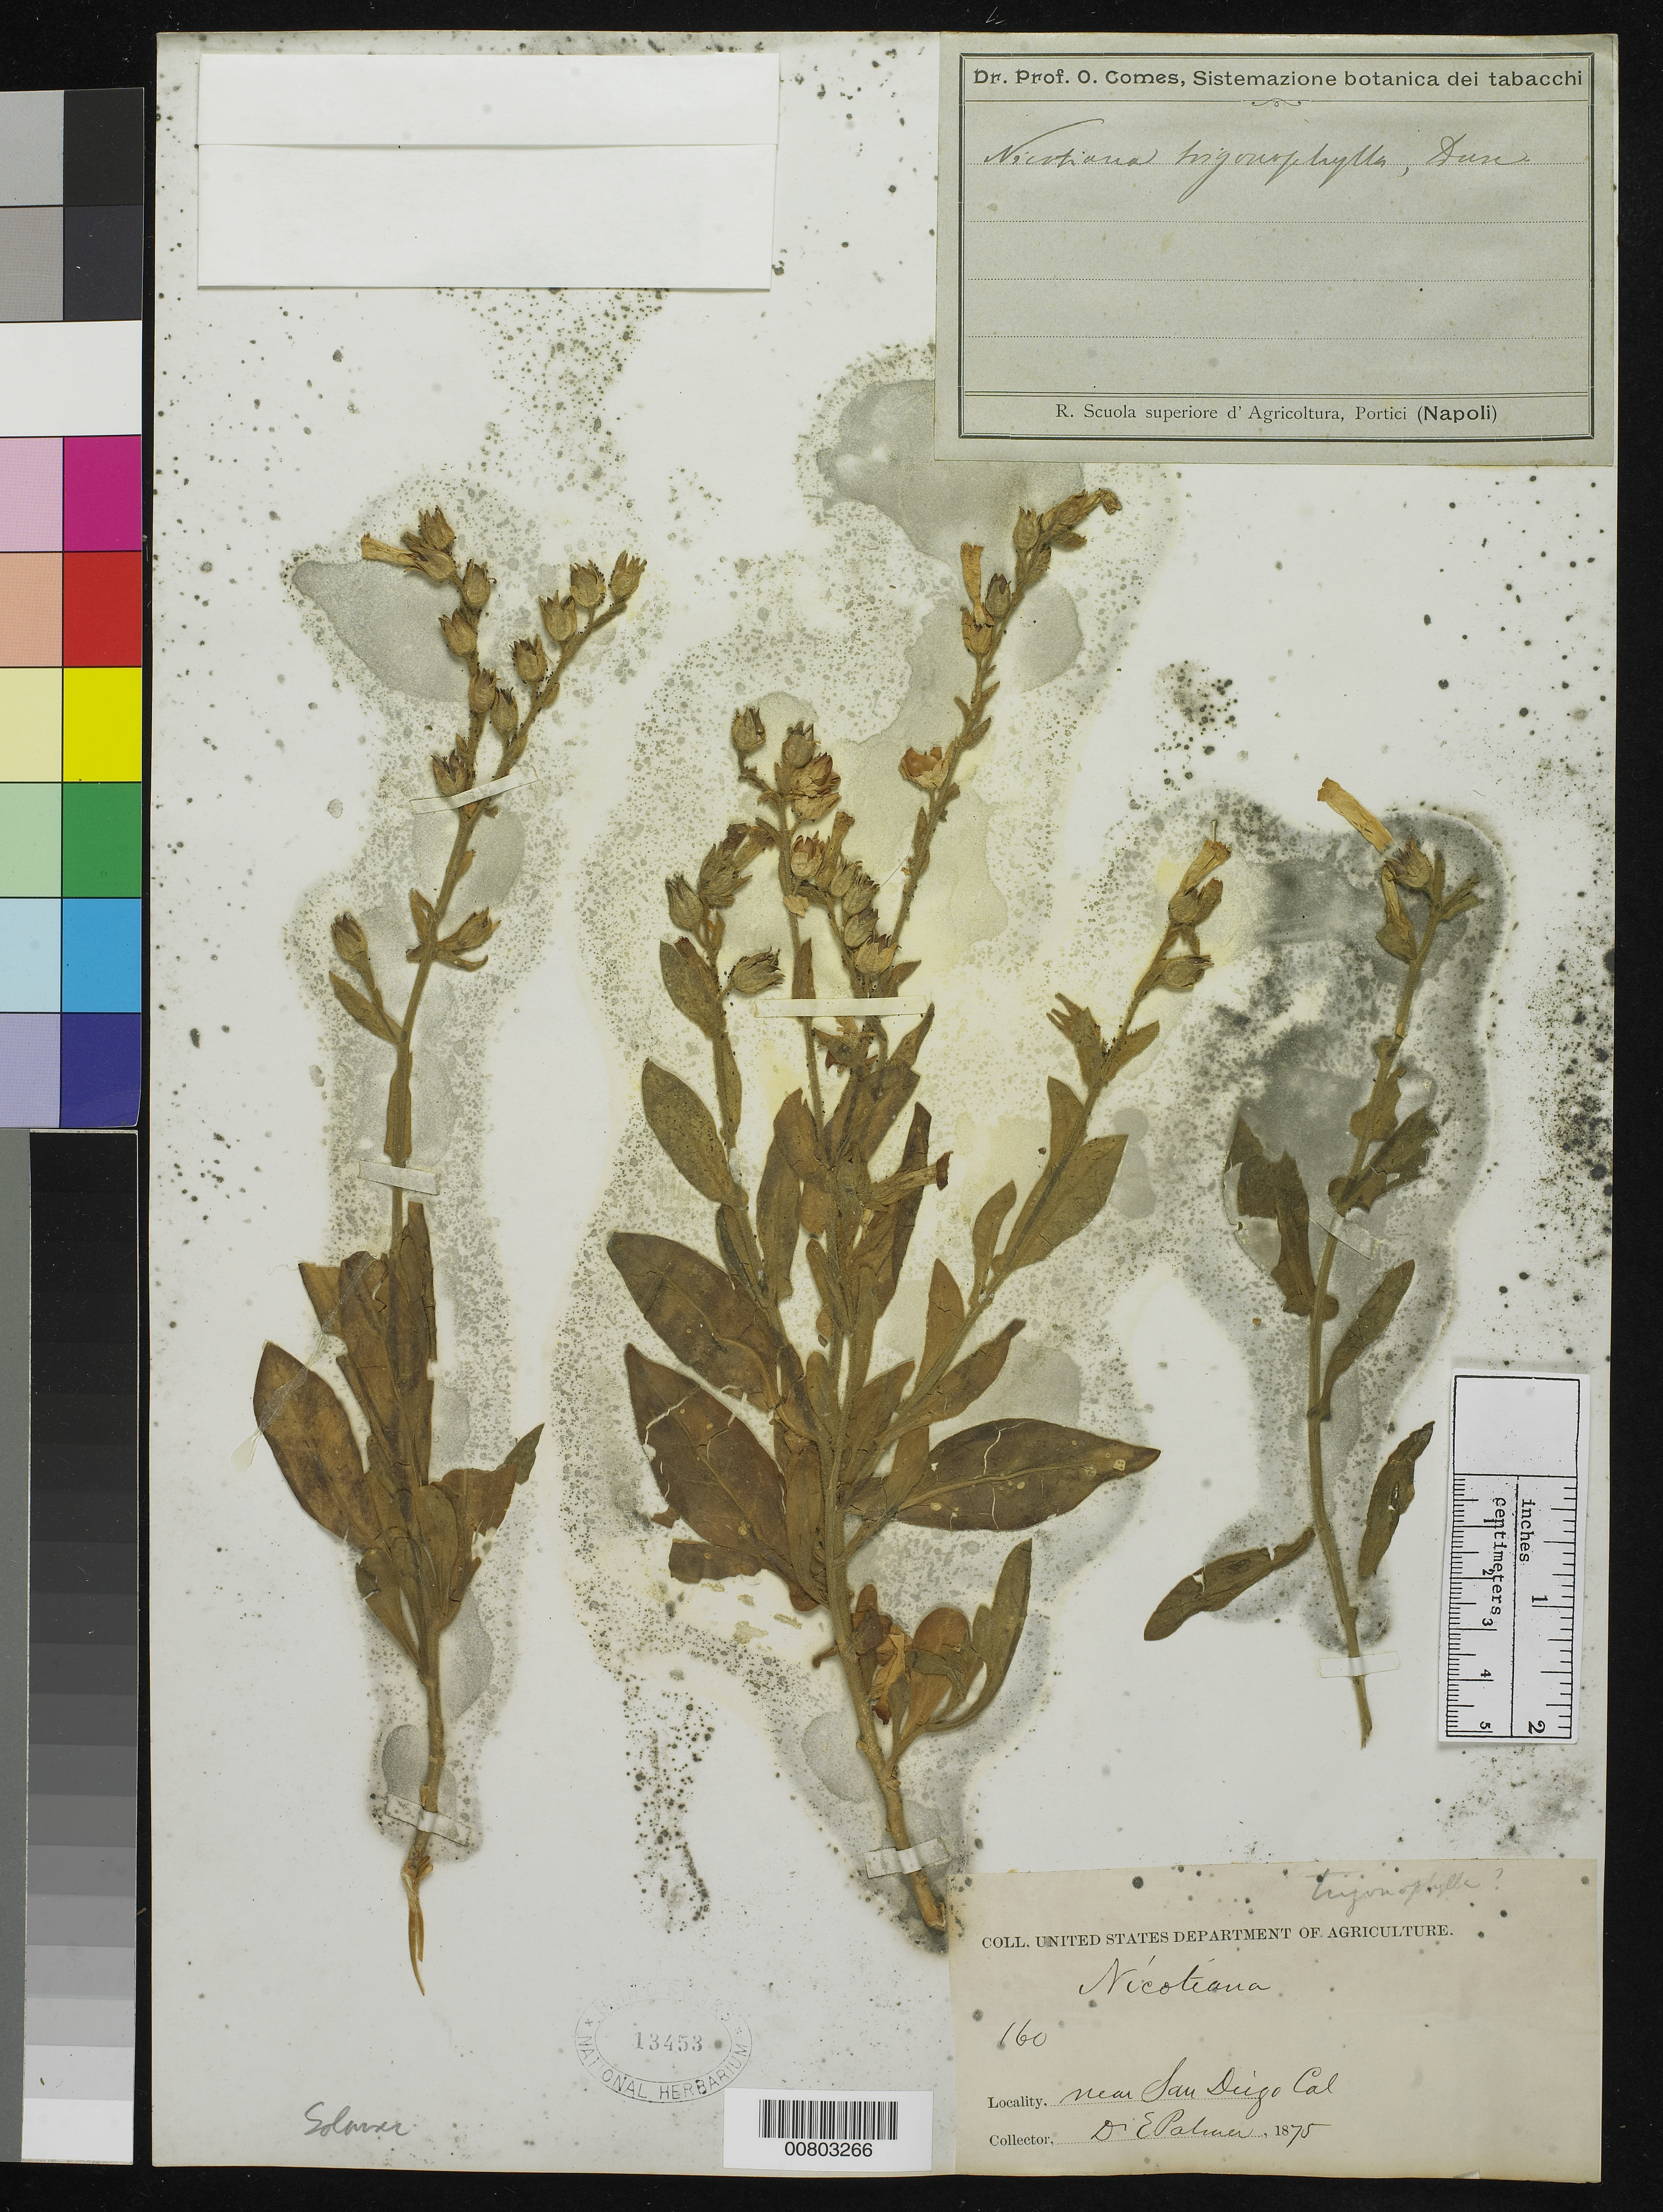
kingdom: Plantae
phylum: Tracheophyta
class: Magnoliopsida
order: Solanales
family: Solanaceae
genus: Nicotiana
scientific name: Nicotiana trigonophylla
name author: Dunal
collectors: E. Palmer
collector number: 160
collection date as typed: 1875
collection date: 1875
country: United States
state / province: California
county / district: San Diego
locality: Near San Diego, California.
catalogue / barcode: US 13453